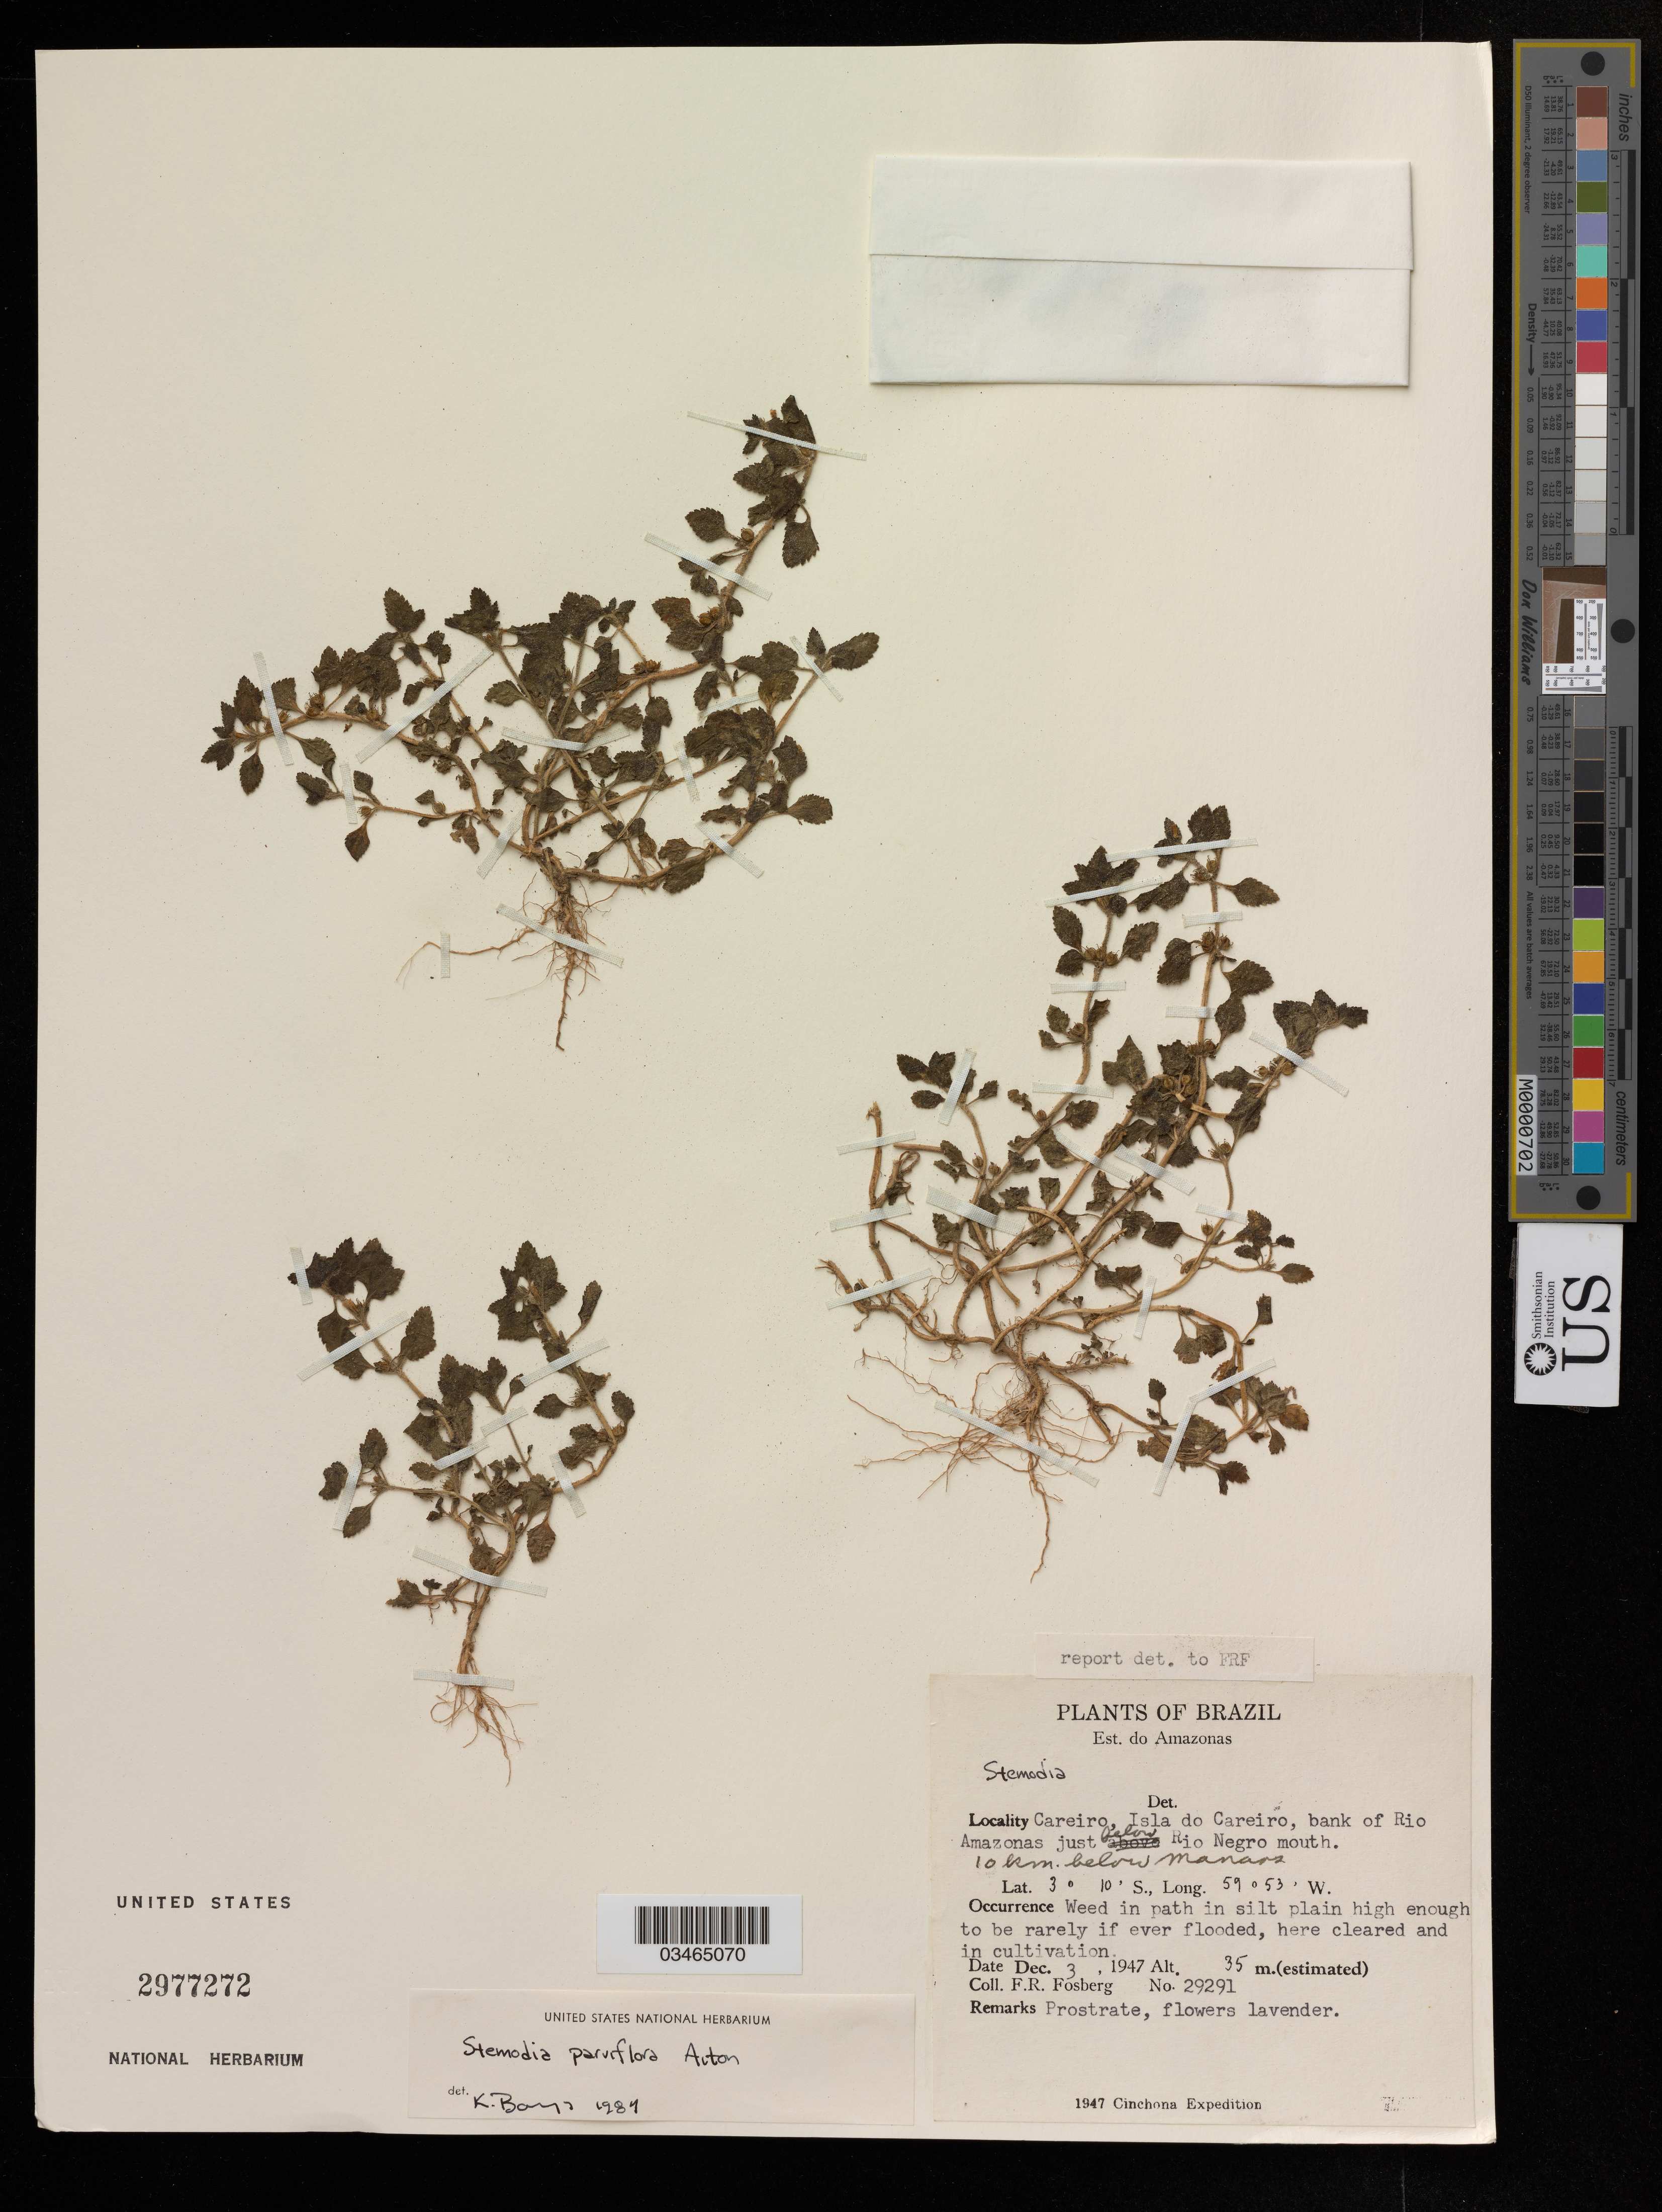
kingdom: Plantae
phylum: Tracheophyta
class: Magnoliopsida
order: Lamiales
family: Plantaginaceae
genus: Stemodia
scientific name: Stemodia parviflora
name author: W.T. Aiton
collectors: F. R. Fosberg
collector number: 29291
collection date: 1947-12-03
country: Brazil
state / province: Amazonas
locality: Careiro, Isla do Careiro, bank of Rio Amazonas just below Rio Negro mouth. 10 km below Manara.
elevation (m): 35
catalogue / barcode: US 2977272